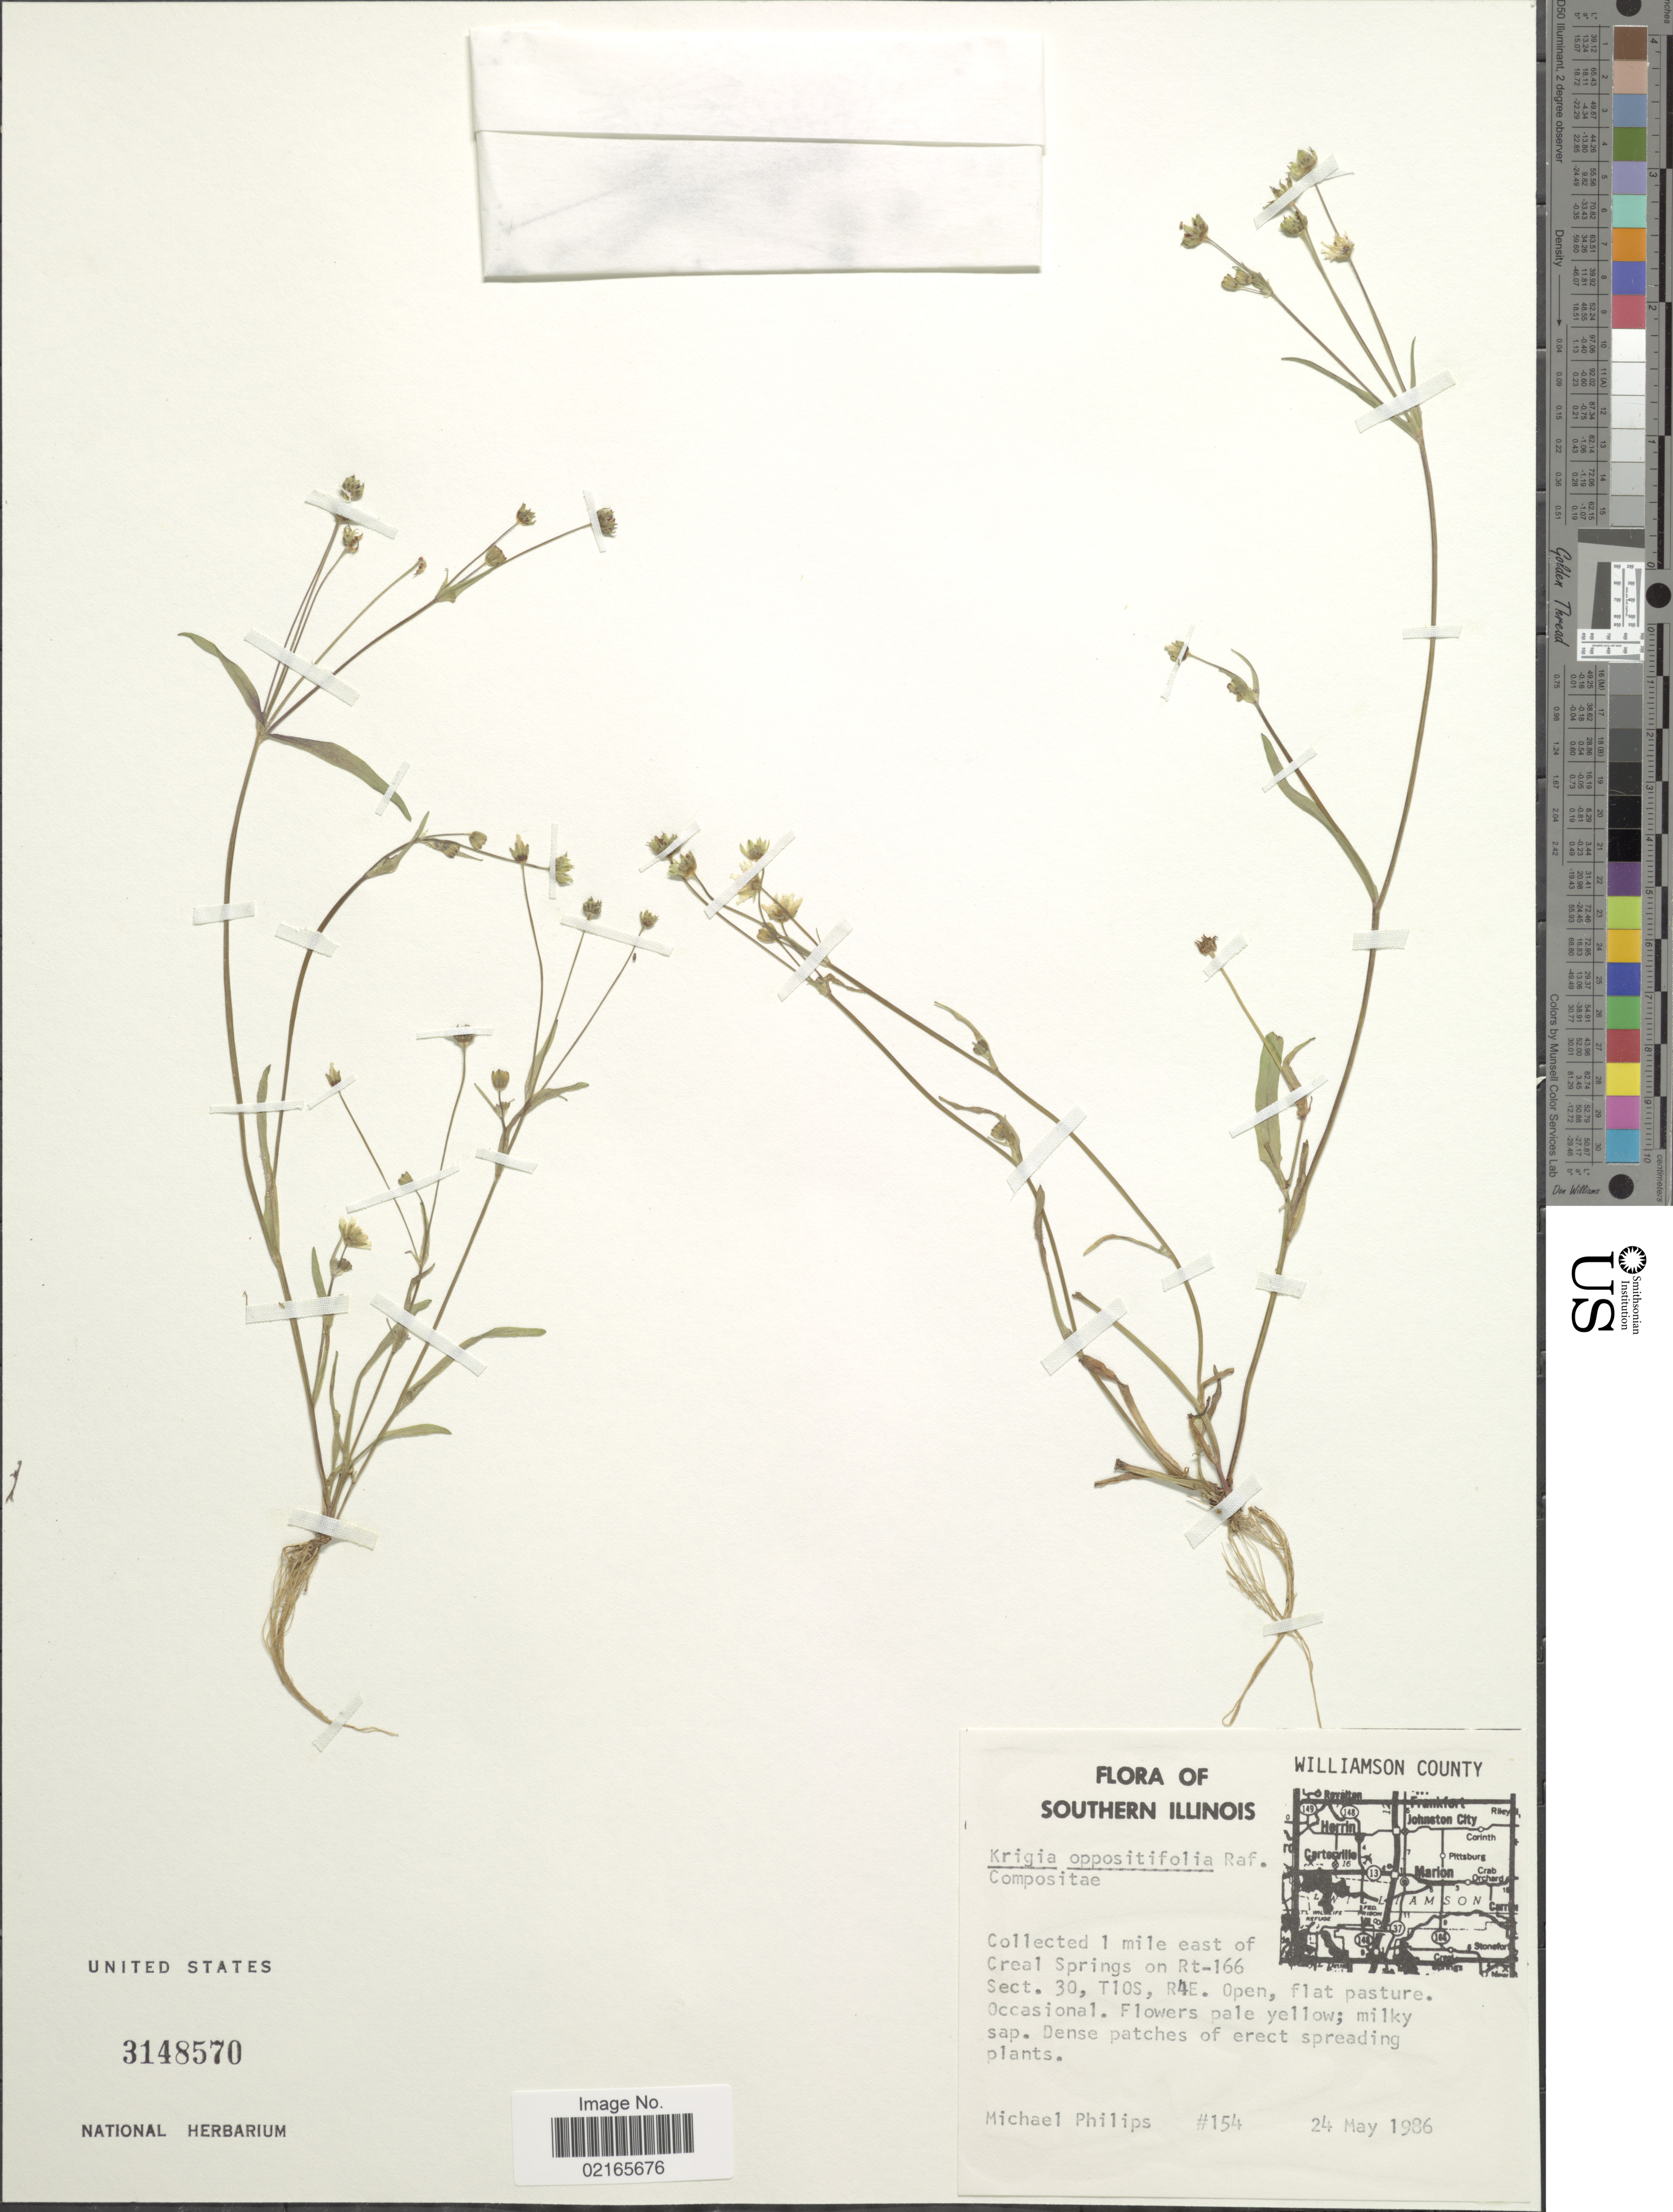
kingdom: Plantae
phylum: Tracheophyta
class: Magnoliopsida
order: Asterales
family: Asteraceae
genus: Krigia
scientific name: Krigia oppositifolia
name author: Raf.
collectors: M. Philips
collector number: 154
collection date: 1986-05-24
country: United States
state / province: Illinois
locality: Southern Illinois, mile east of Creal Springs on Rt-166, Sec. 30, T10S, R4E, open, flat, pasture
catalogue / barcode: US 3148570